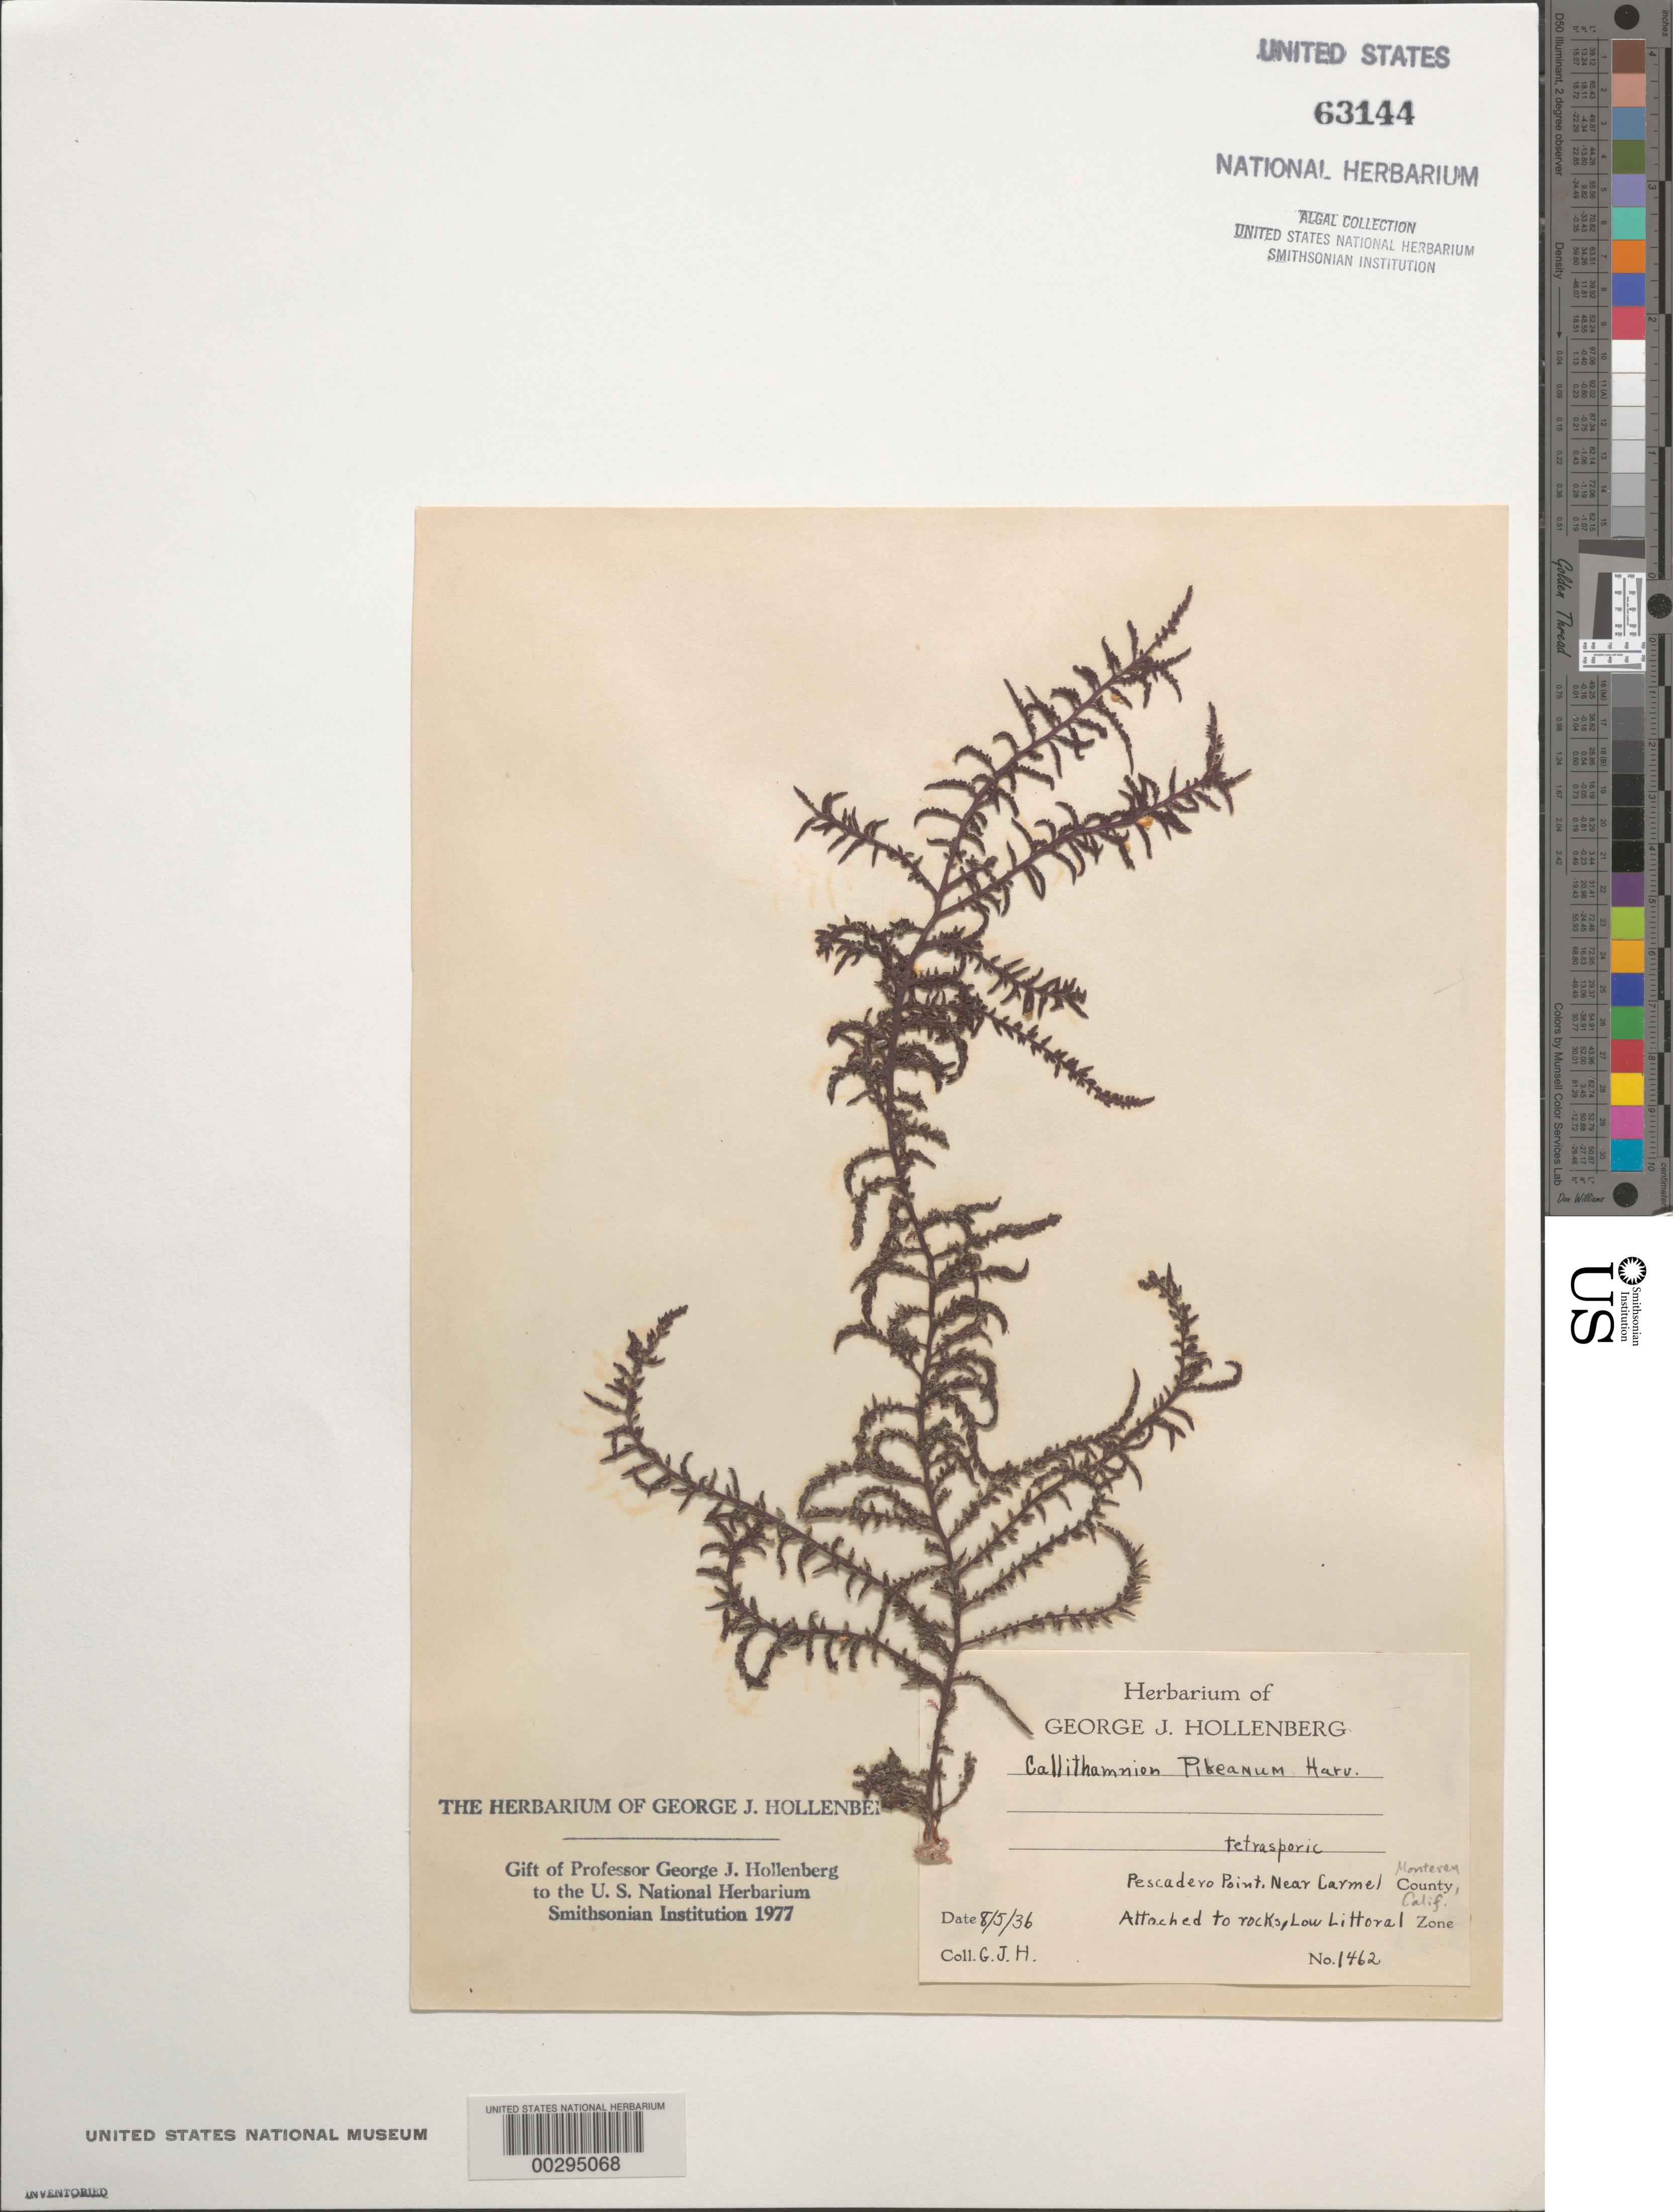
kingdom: Plantae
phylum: Rhodophyta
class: Florideophyceae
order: Ceramiales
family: Callithamniaceae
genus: Callithamnion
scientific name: Callithamnion pikeanum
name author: Harv.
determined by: Hollenberg, George J.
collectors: G. Hollenberg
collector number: GJH 1462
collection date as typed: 05 Aug 1936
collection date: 1936-08-05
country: United States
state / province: California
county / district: Monterey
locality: Pescadero Point, near Carmel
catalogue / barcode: US 63144